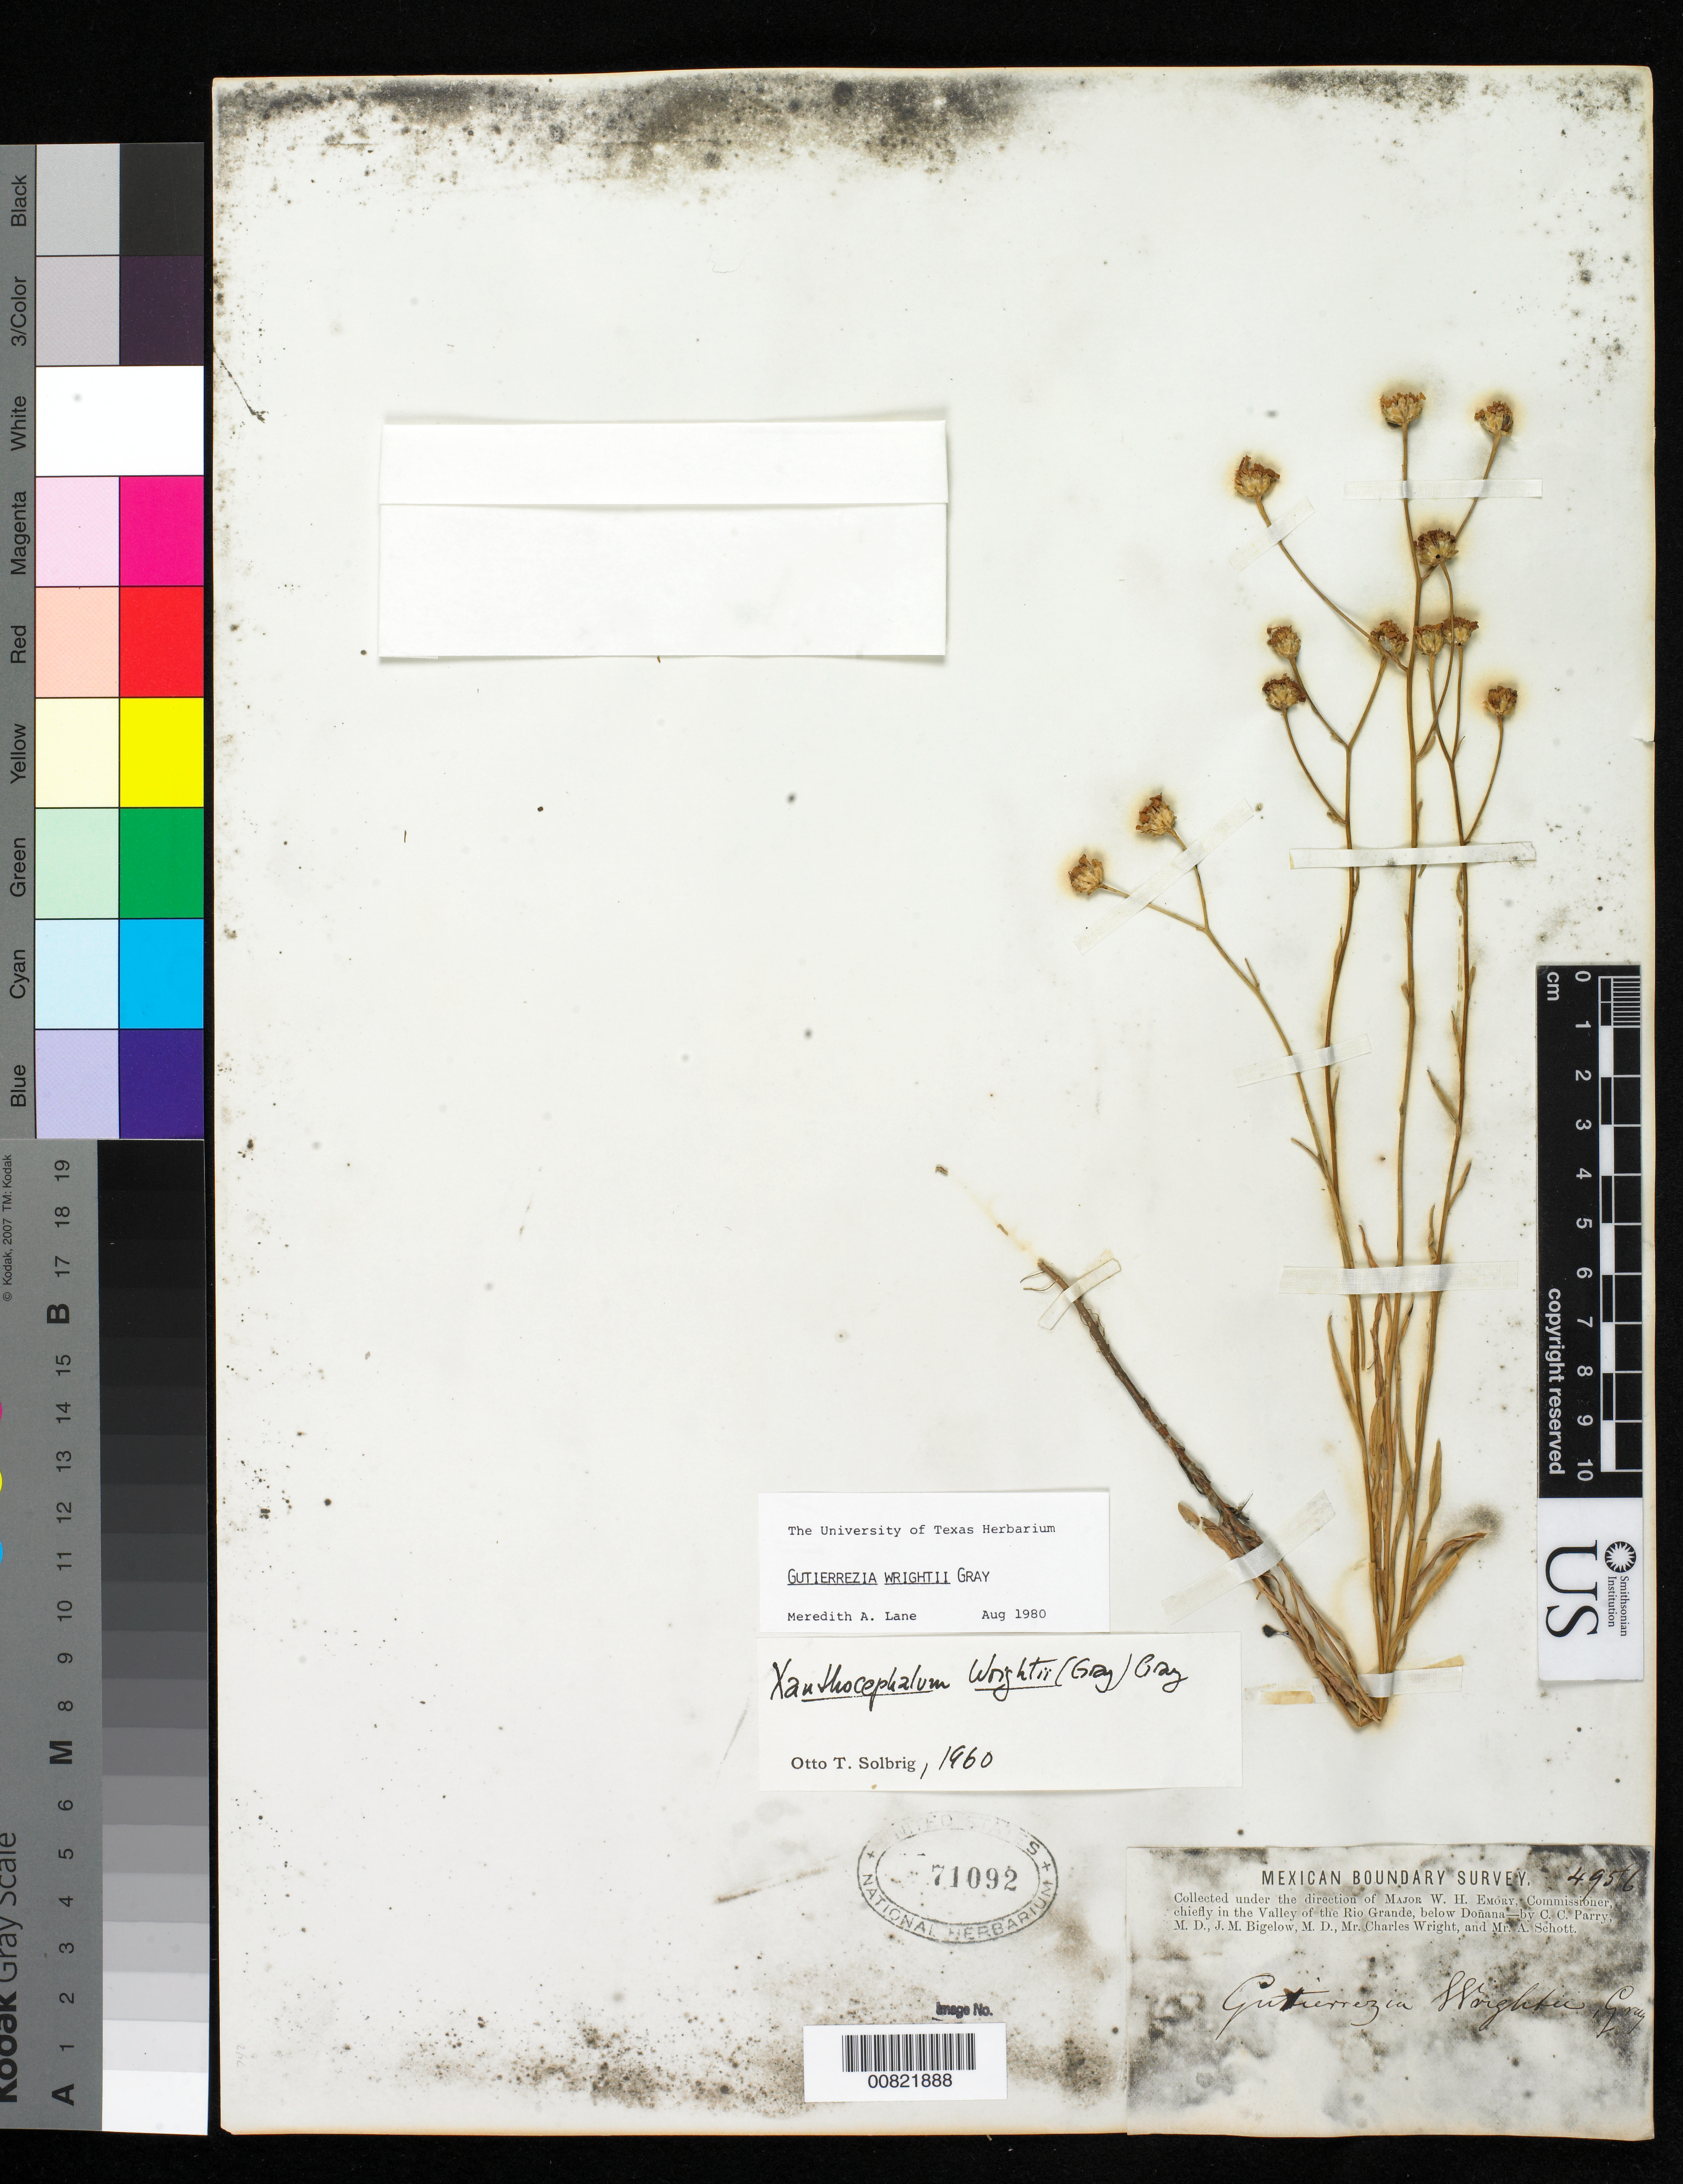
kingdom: Plantae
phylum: Tracheophyta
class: Magnoliopsida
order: Asterales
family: Asteraceae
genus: Gutierrezia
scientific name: Gutierrezia wrightii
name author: A. Gray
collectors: C. C. Parry, J. M. Bigelow, C. Wright & A. C. V. Schott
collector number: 495/6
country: United States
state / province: New Mexico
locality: Valley of the Rio Grande, below Doñana, New Mexico.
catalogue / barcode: US 71092